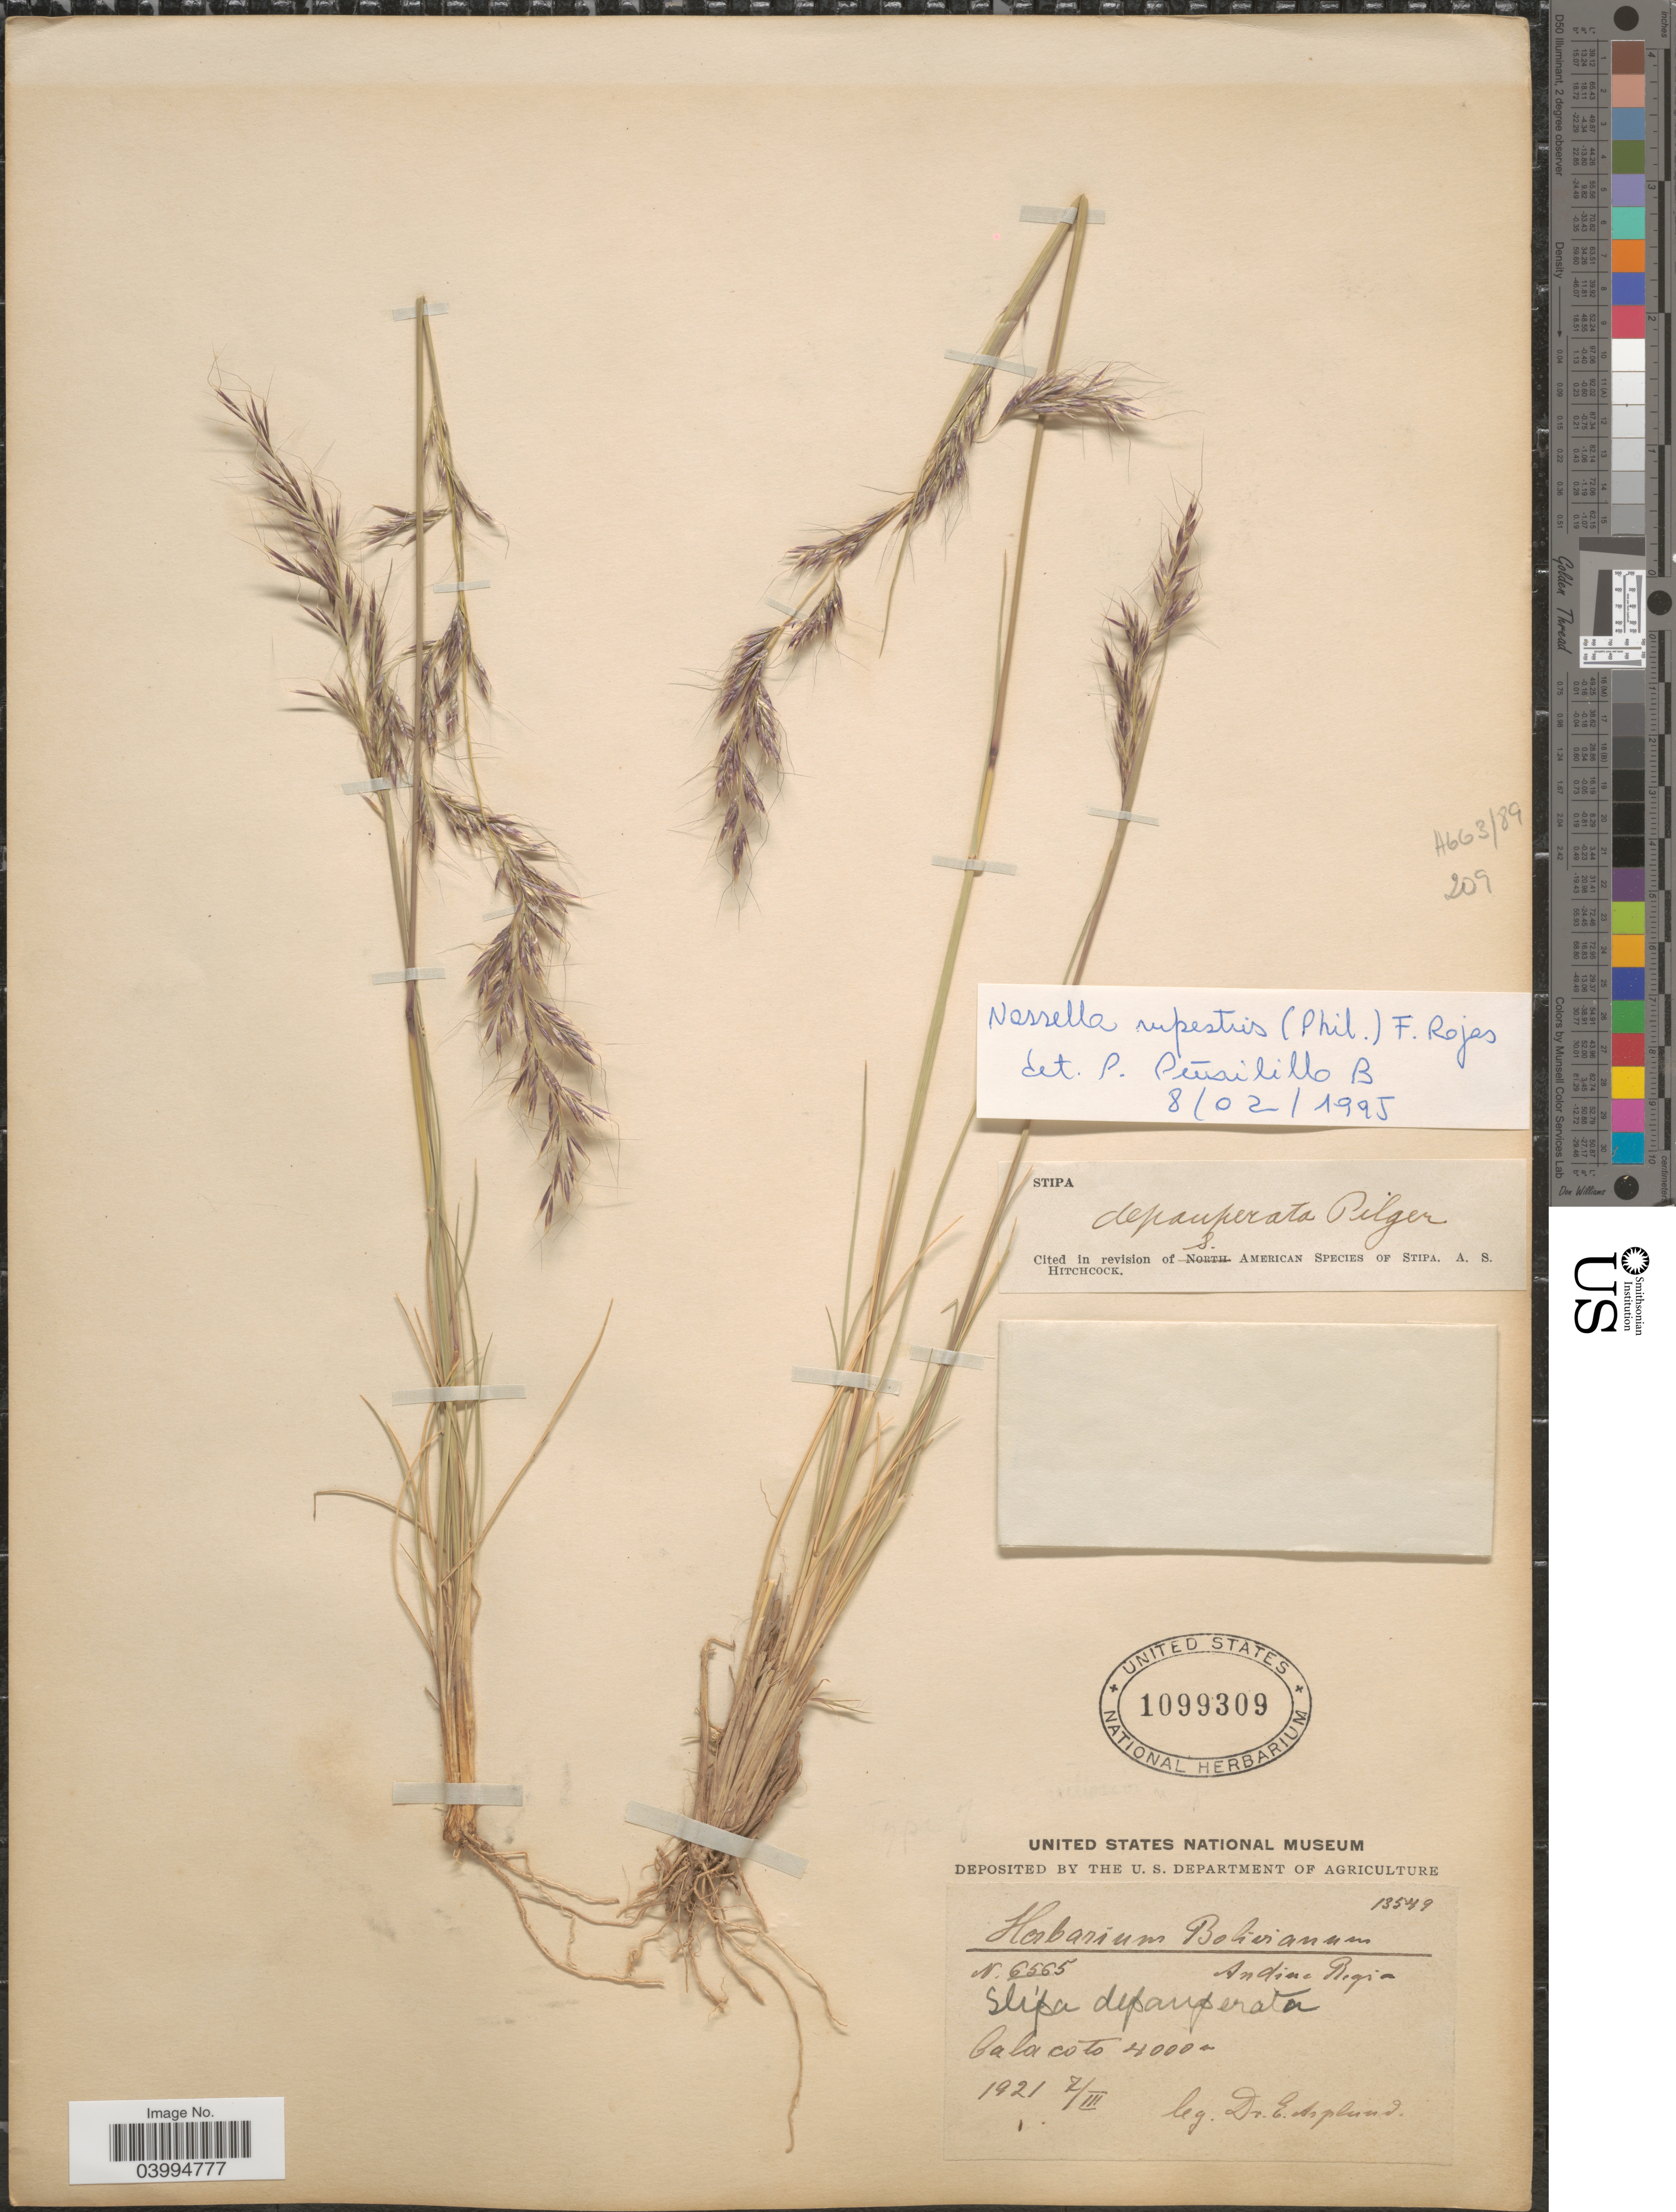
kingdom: Plantae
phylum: Tracheophyta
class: Liliopsida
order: Poales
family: Poaceae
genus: Nassella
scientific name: Nassella rupestris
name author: (Phil.) A.M. Torres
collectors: E. Asplund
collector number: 6565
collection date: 1921-03-07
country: Bolivia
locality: Andine Region. Calacoto.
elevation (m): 4000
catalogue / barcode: US 1099309